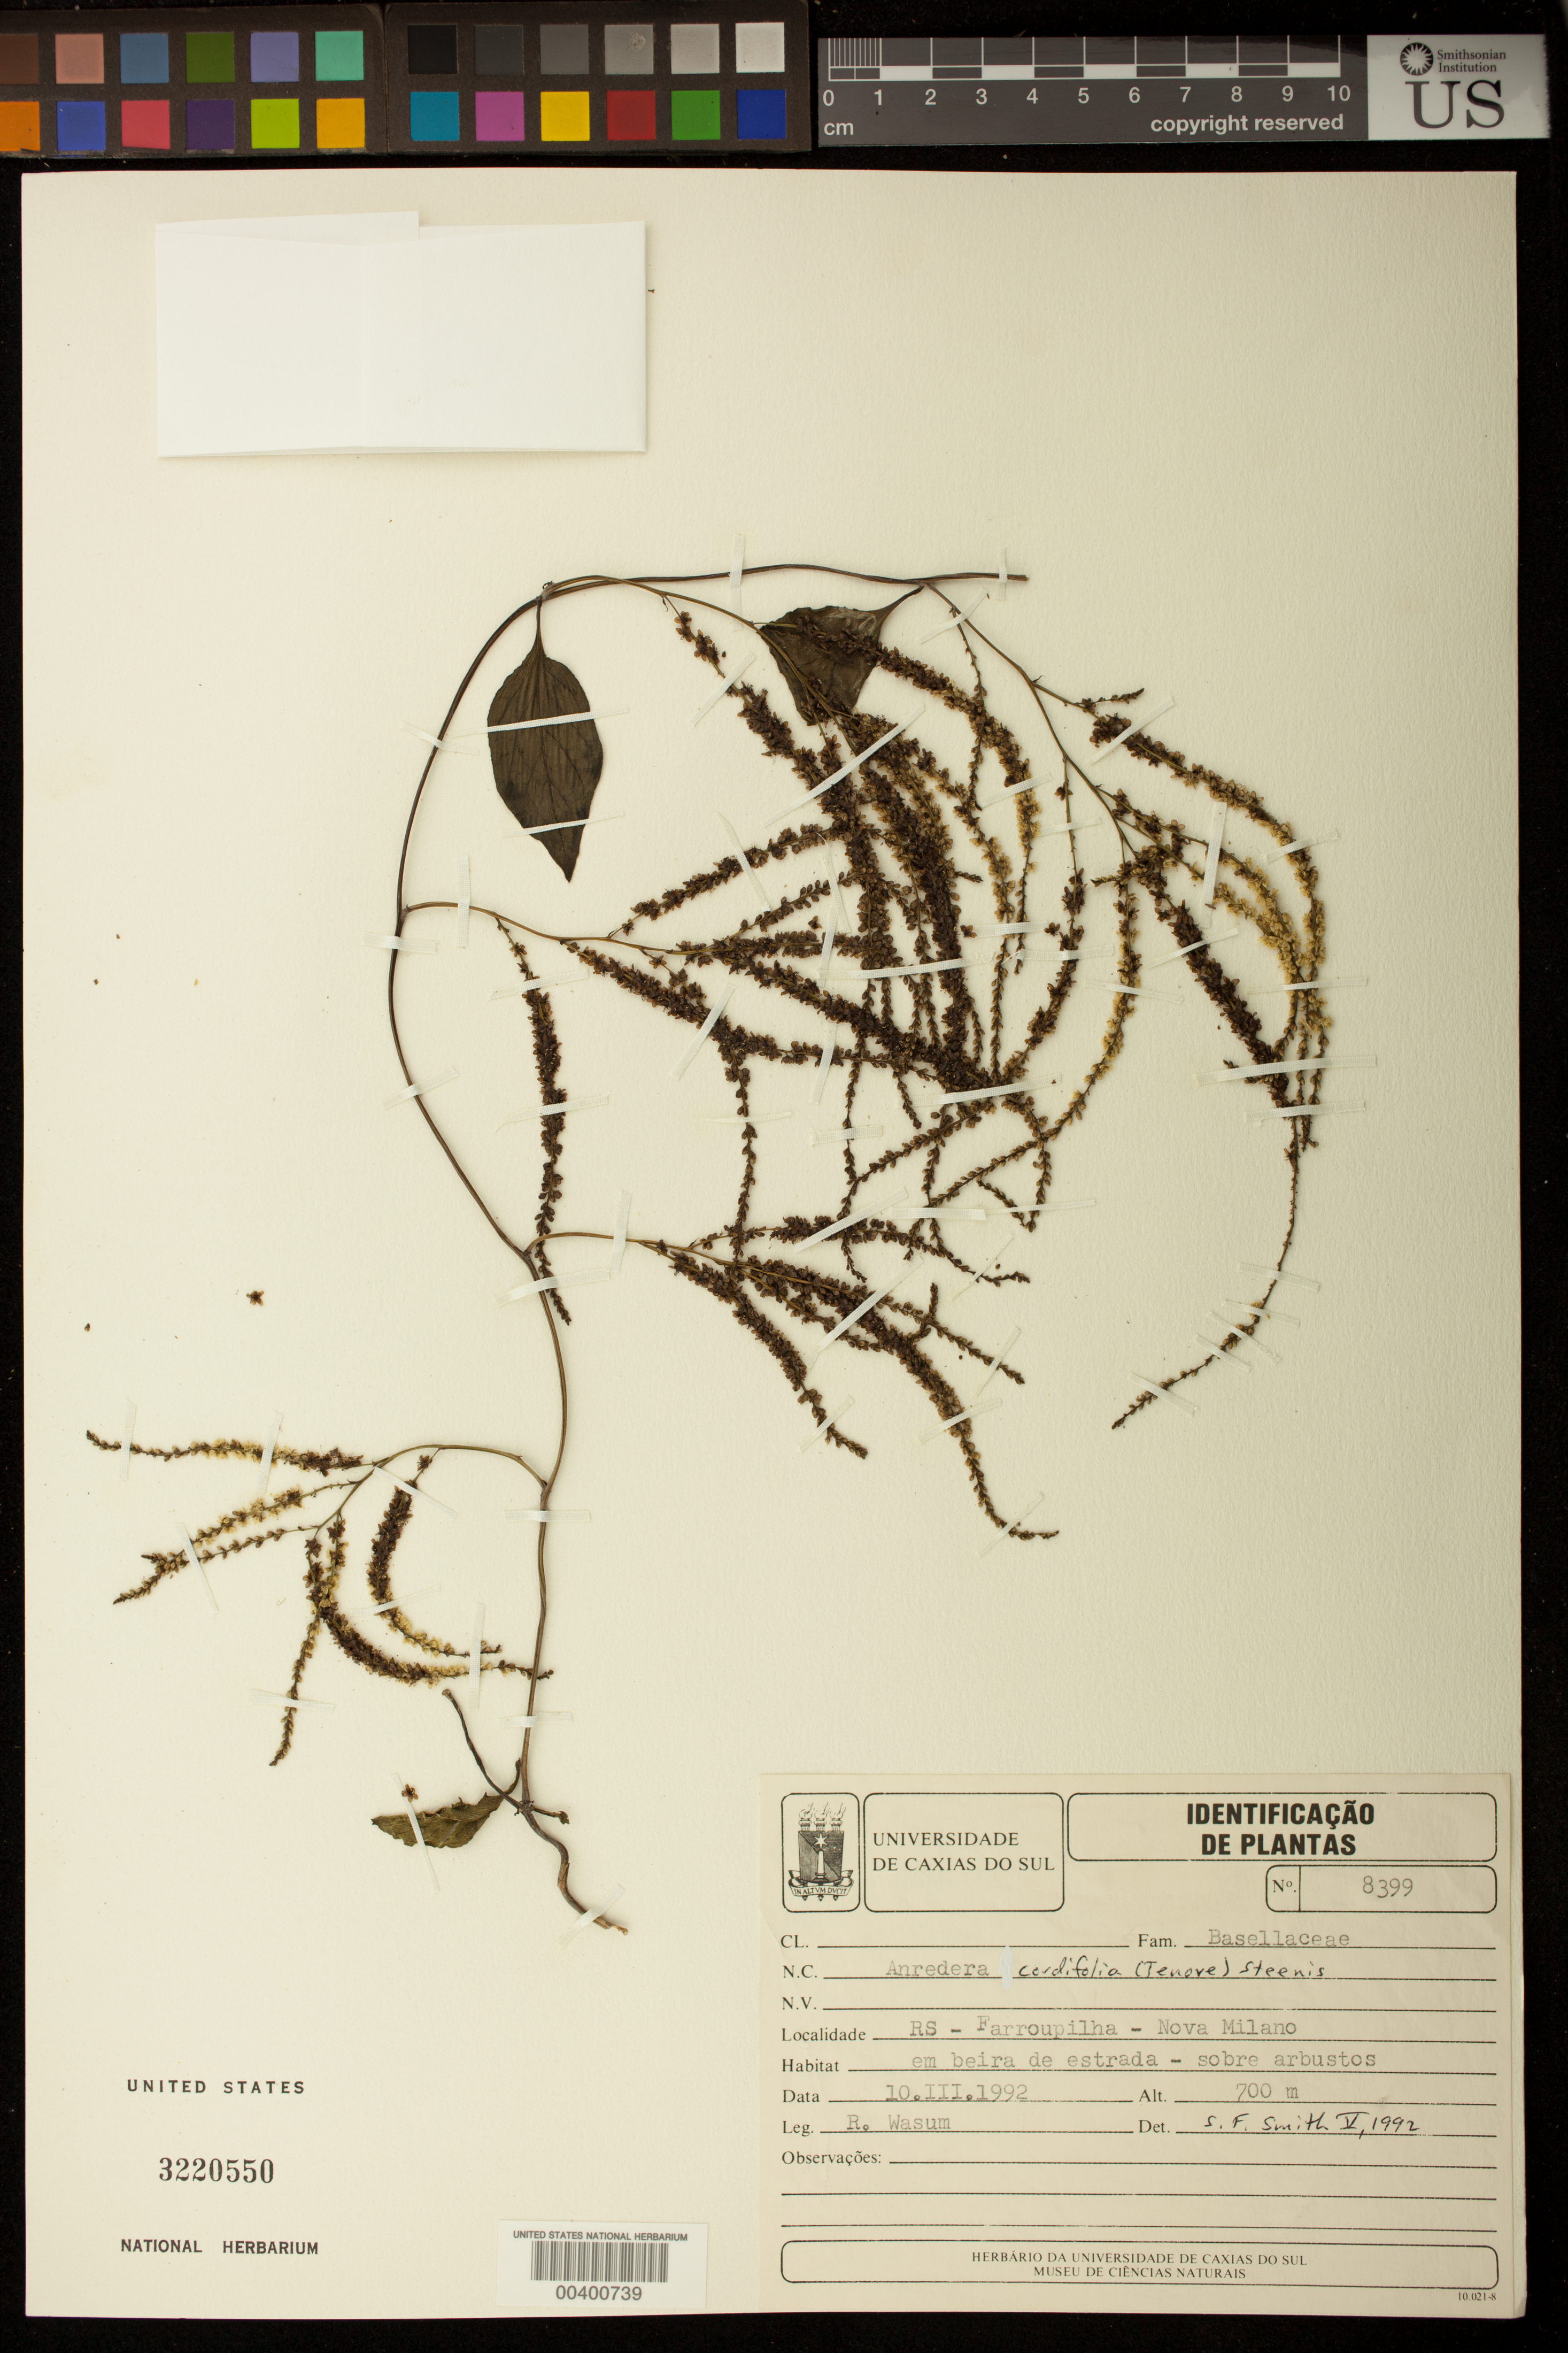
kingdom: Plantae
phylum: Tracheophyta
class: Magnoliopsida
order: Caryophyllales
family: Basellaceae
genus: Anredera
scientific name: Anredera cordifolia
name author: (Ten.) Steenis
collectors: R. A. Wasum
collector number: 8399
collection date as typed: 10 Mar 1992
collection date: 1992-03-10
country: Brazil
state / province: Rio Grande do Sul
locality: Farroupilha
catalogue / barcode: US 3220550